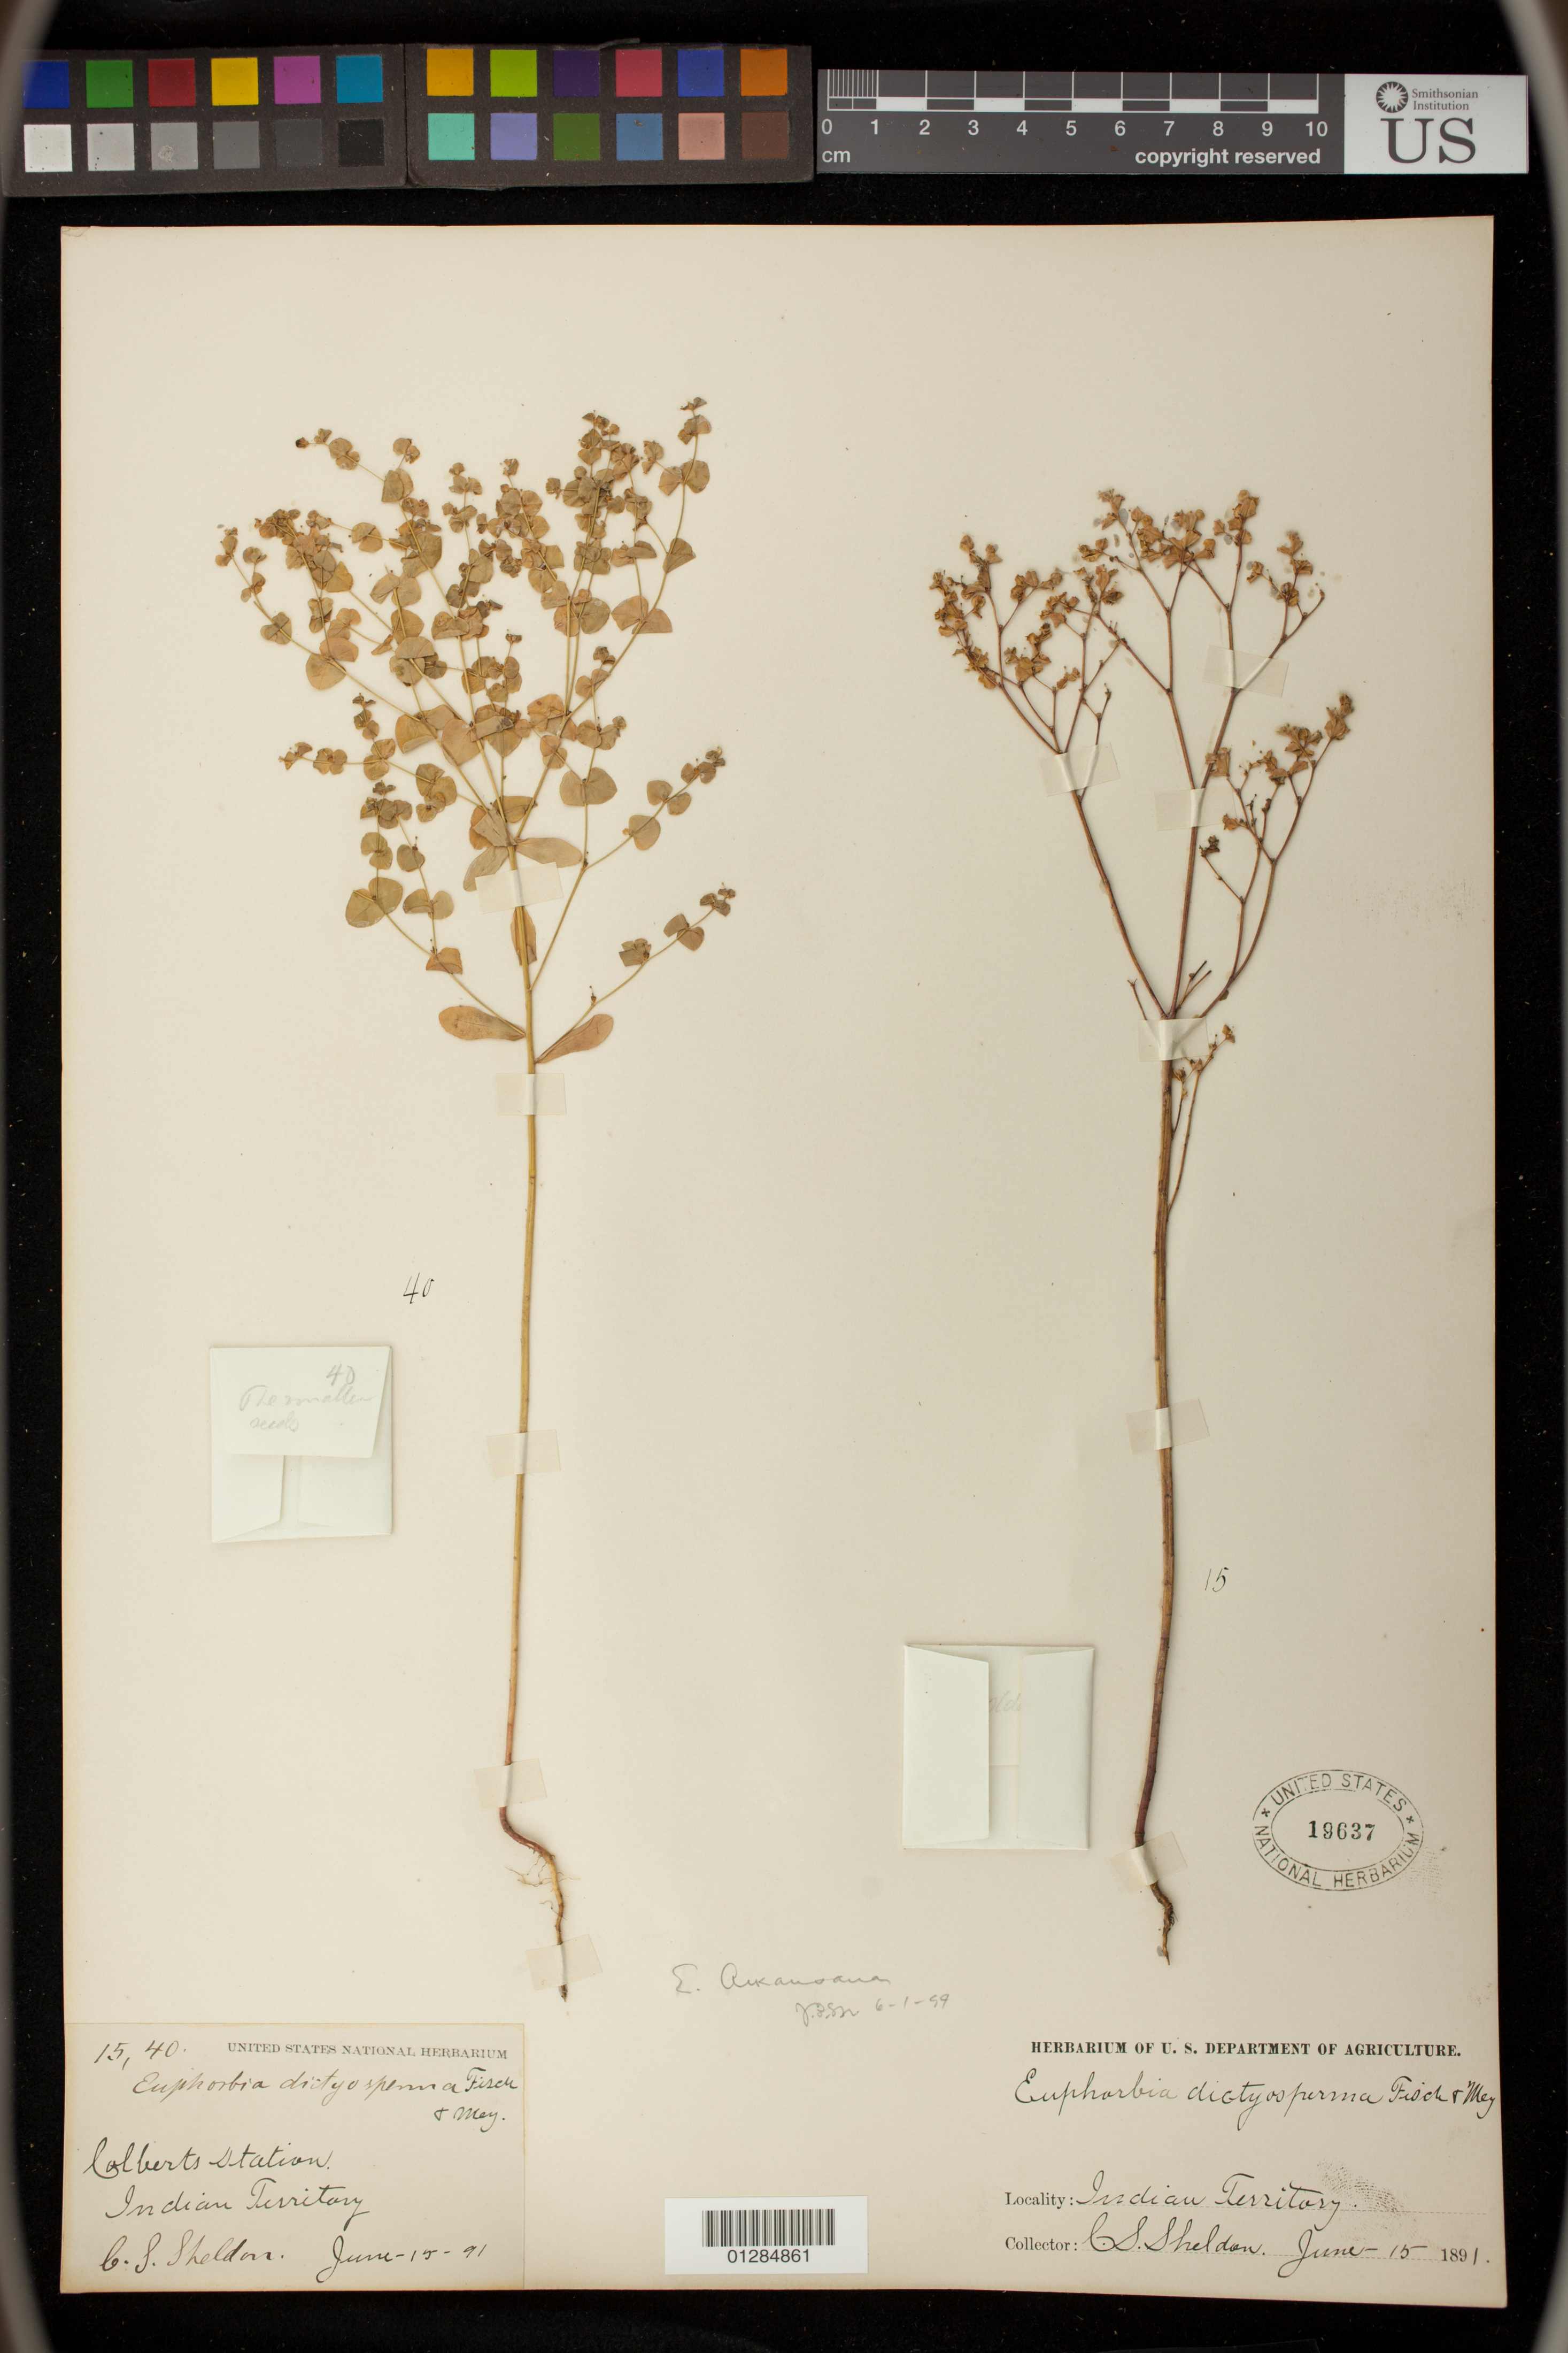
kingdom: Plantae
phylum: Tracheophyta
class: Magnoliopsida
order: Malpighiales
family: Euphorbiaceae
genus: Euphorbia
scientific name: Euphorbia spathulata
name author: Lam.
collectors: C. S. Sheldon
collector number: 1540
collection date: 1891-06-15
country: United States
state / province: Oklahoma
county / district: Bryan County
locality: Colbert's Station Indian Territory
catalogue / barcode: US 19637